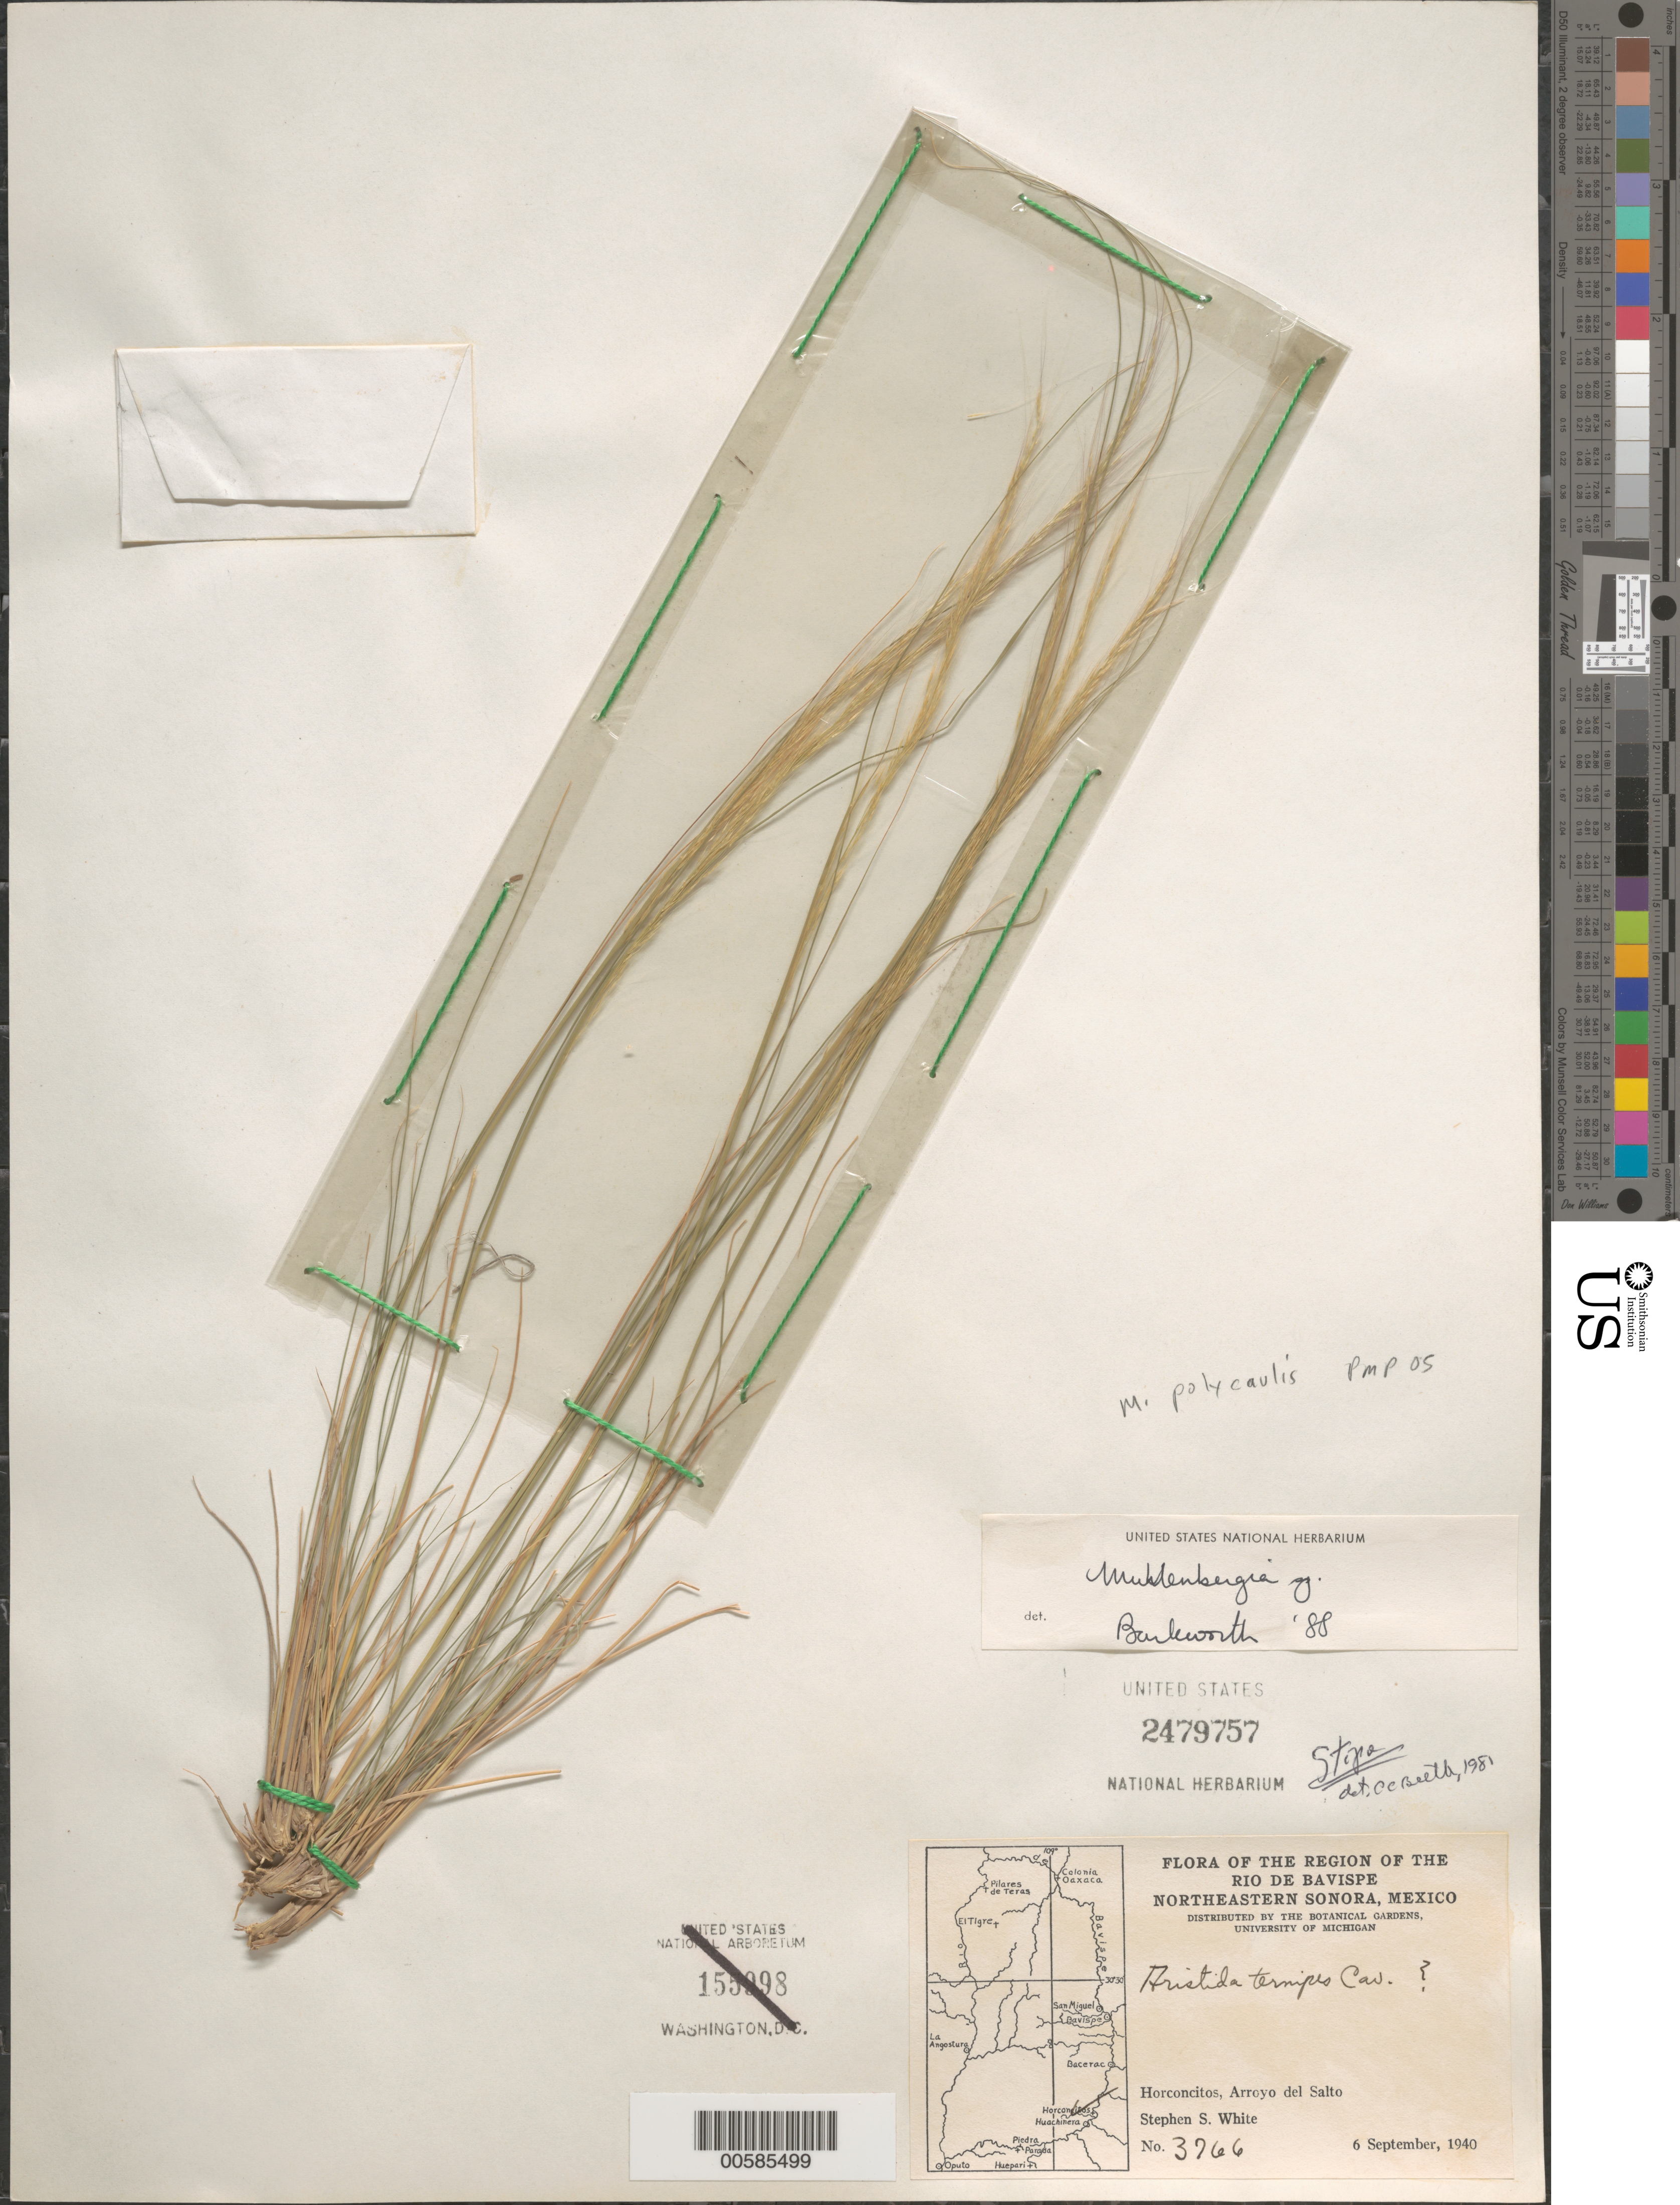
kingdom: Plantae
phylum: Tracheophyta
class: Liliopsida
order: Poales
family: Poaceae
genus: Muhlenbergia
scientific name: Muhlenbergia sp.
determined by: Barkworth, M. E.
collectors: S. S. White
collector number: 3766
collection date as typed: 6 Sep 1940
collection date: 1940-09-06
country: Mexico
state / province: Sonora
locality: Rio de Bavispe northeastern Sonora, Horconcitos, Arroyo del Salto.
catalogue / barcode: US 2479757